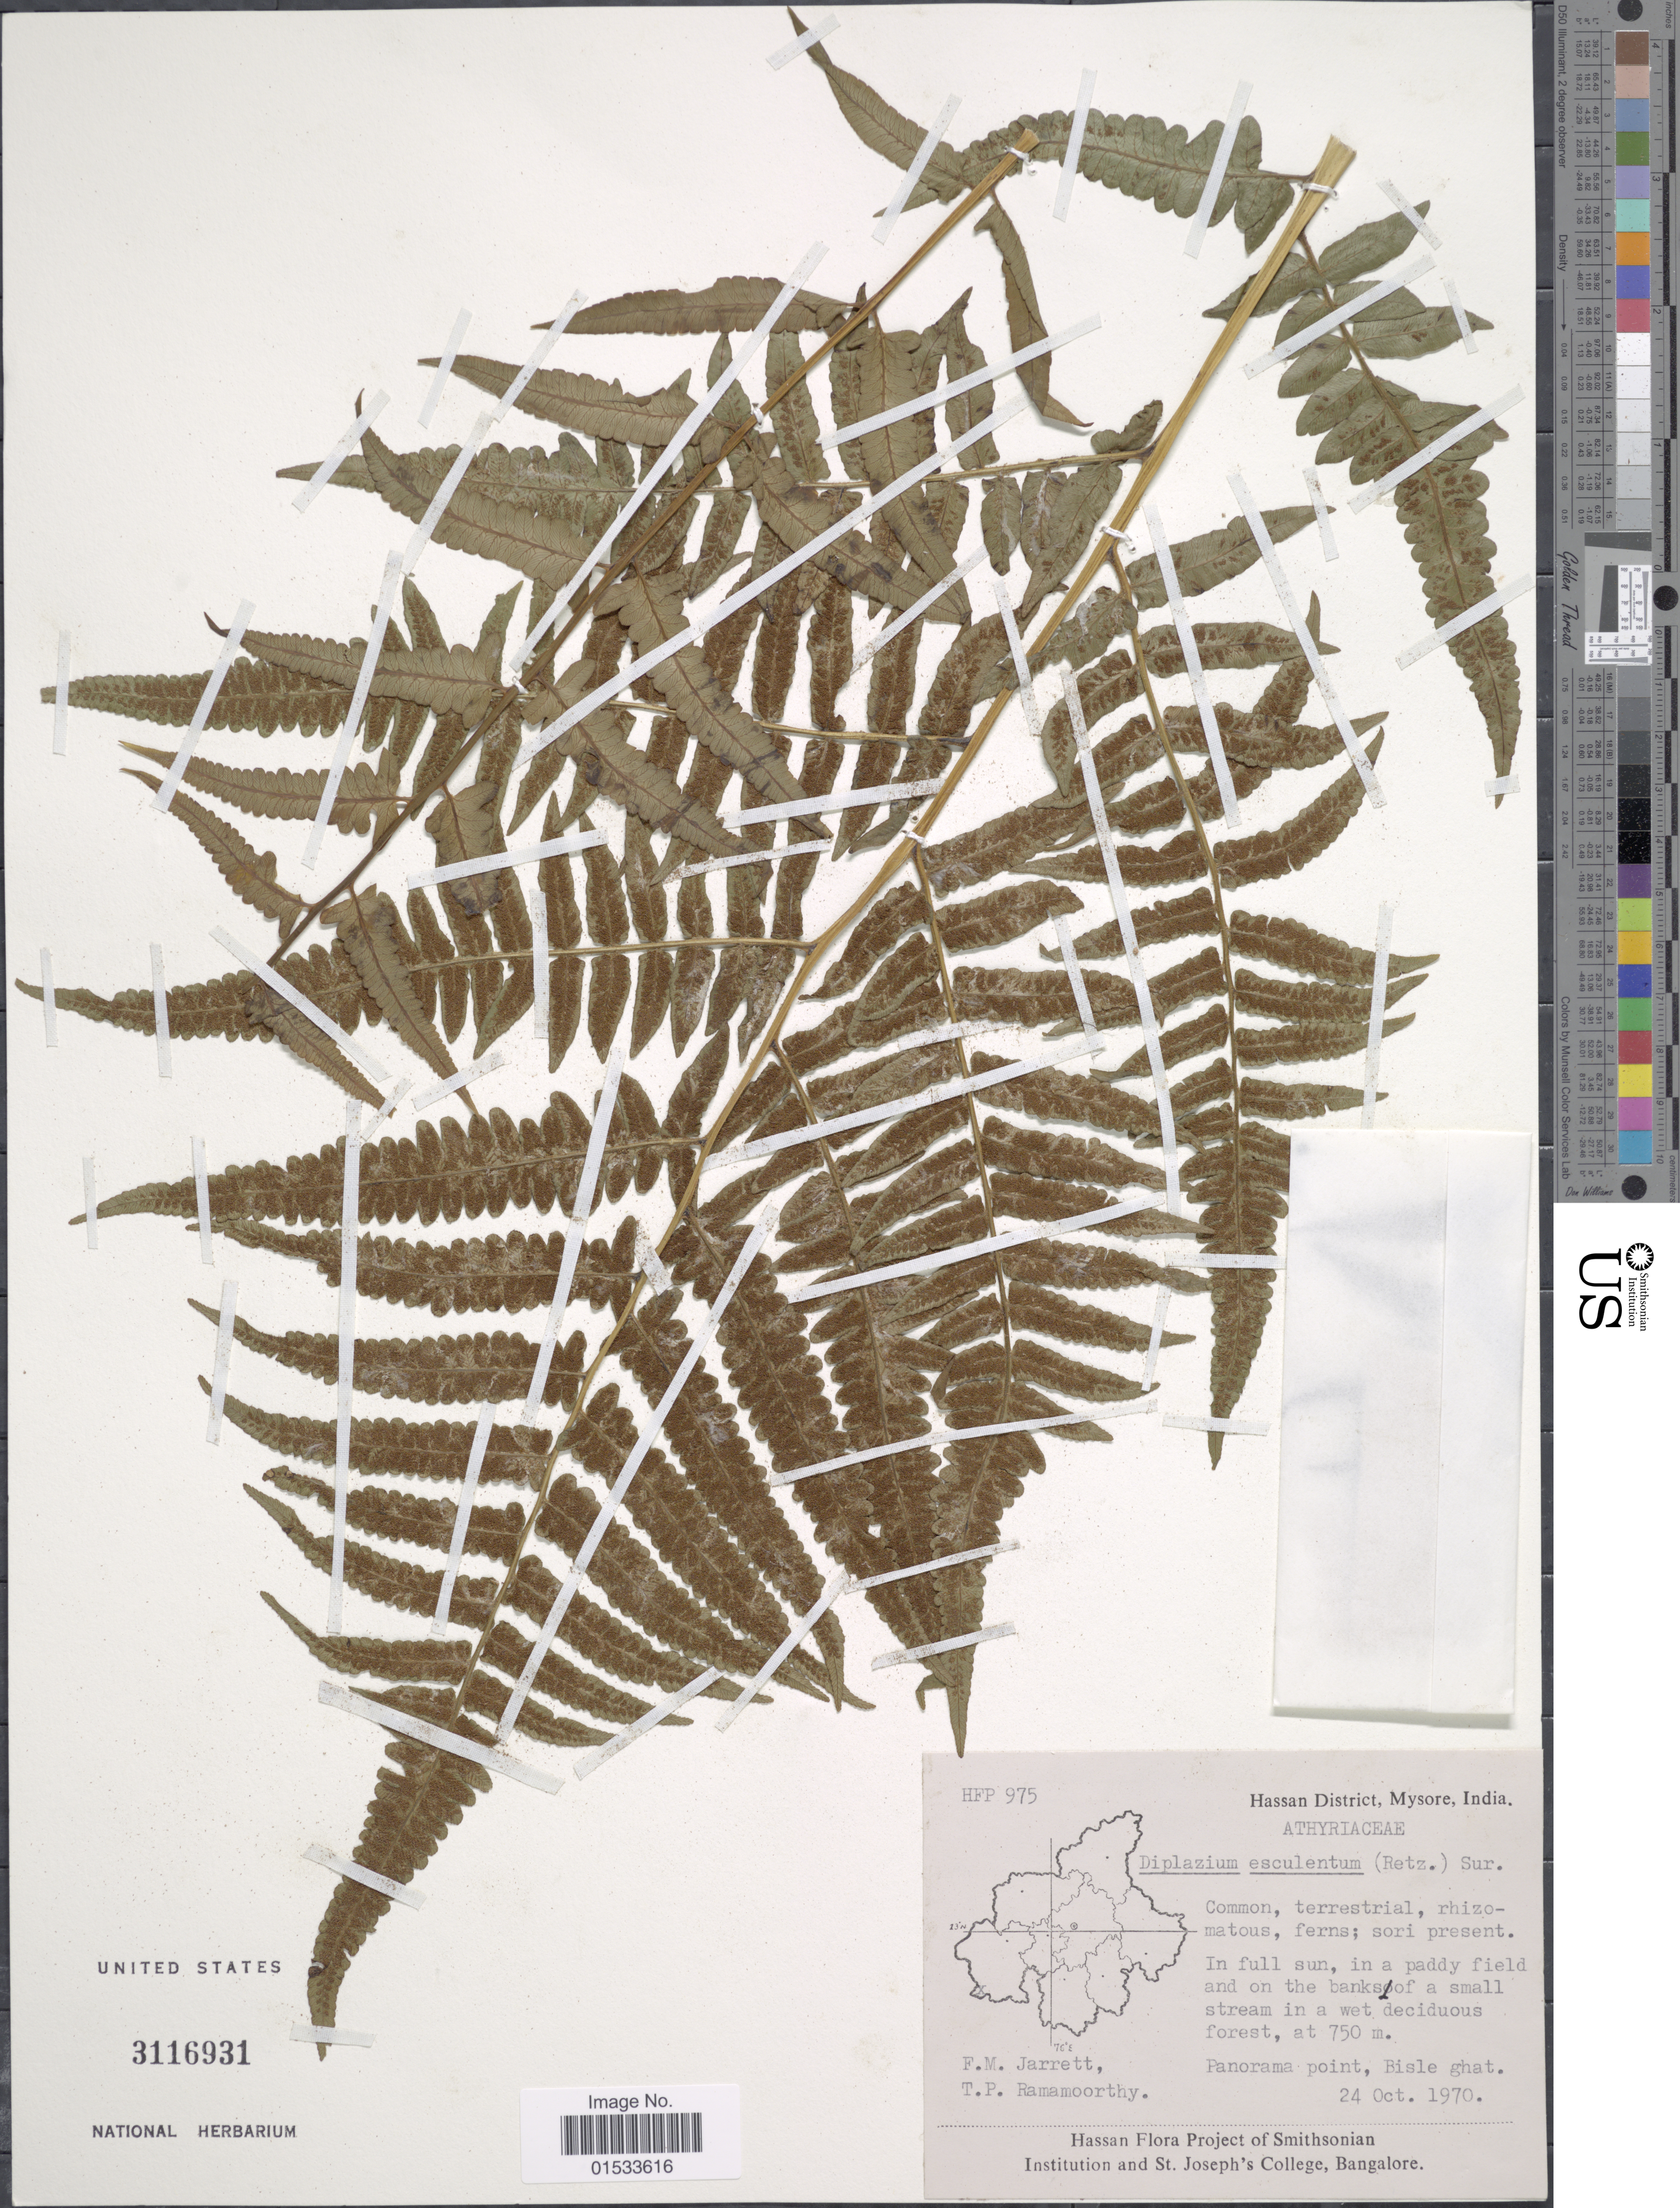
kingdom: Plantae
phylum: Tracheophyta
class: Polypodiopsida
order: Polypodiales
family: Athyriaceae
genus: Diplazium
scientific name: Diplazium esculentum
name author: (Retz.) Sw.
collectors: F. M. Jarrett & T. P. Ramamoorthy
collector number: HFP 975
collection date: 1970-10-24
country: India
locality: Hassan District, Mysore, Panorama point, Bisle ghat.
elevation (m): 750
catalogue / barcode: US 3116931